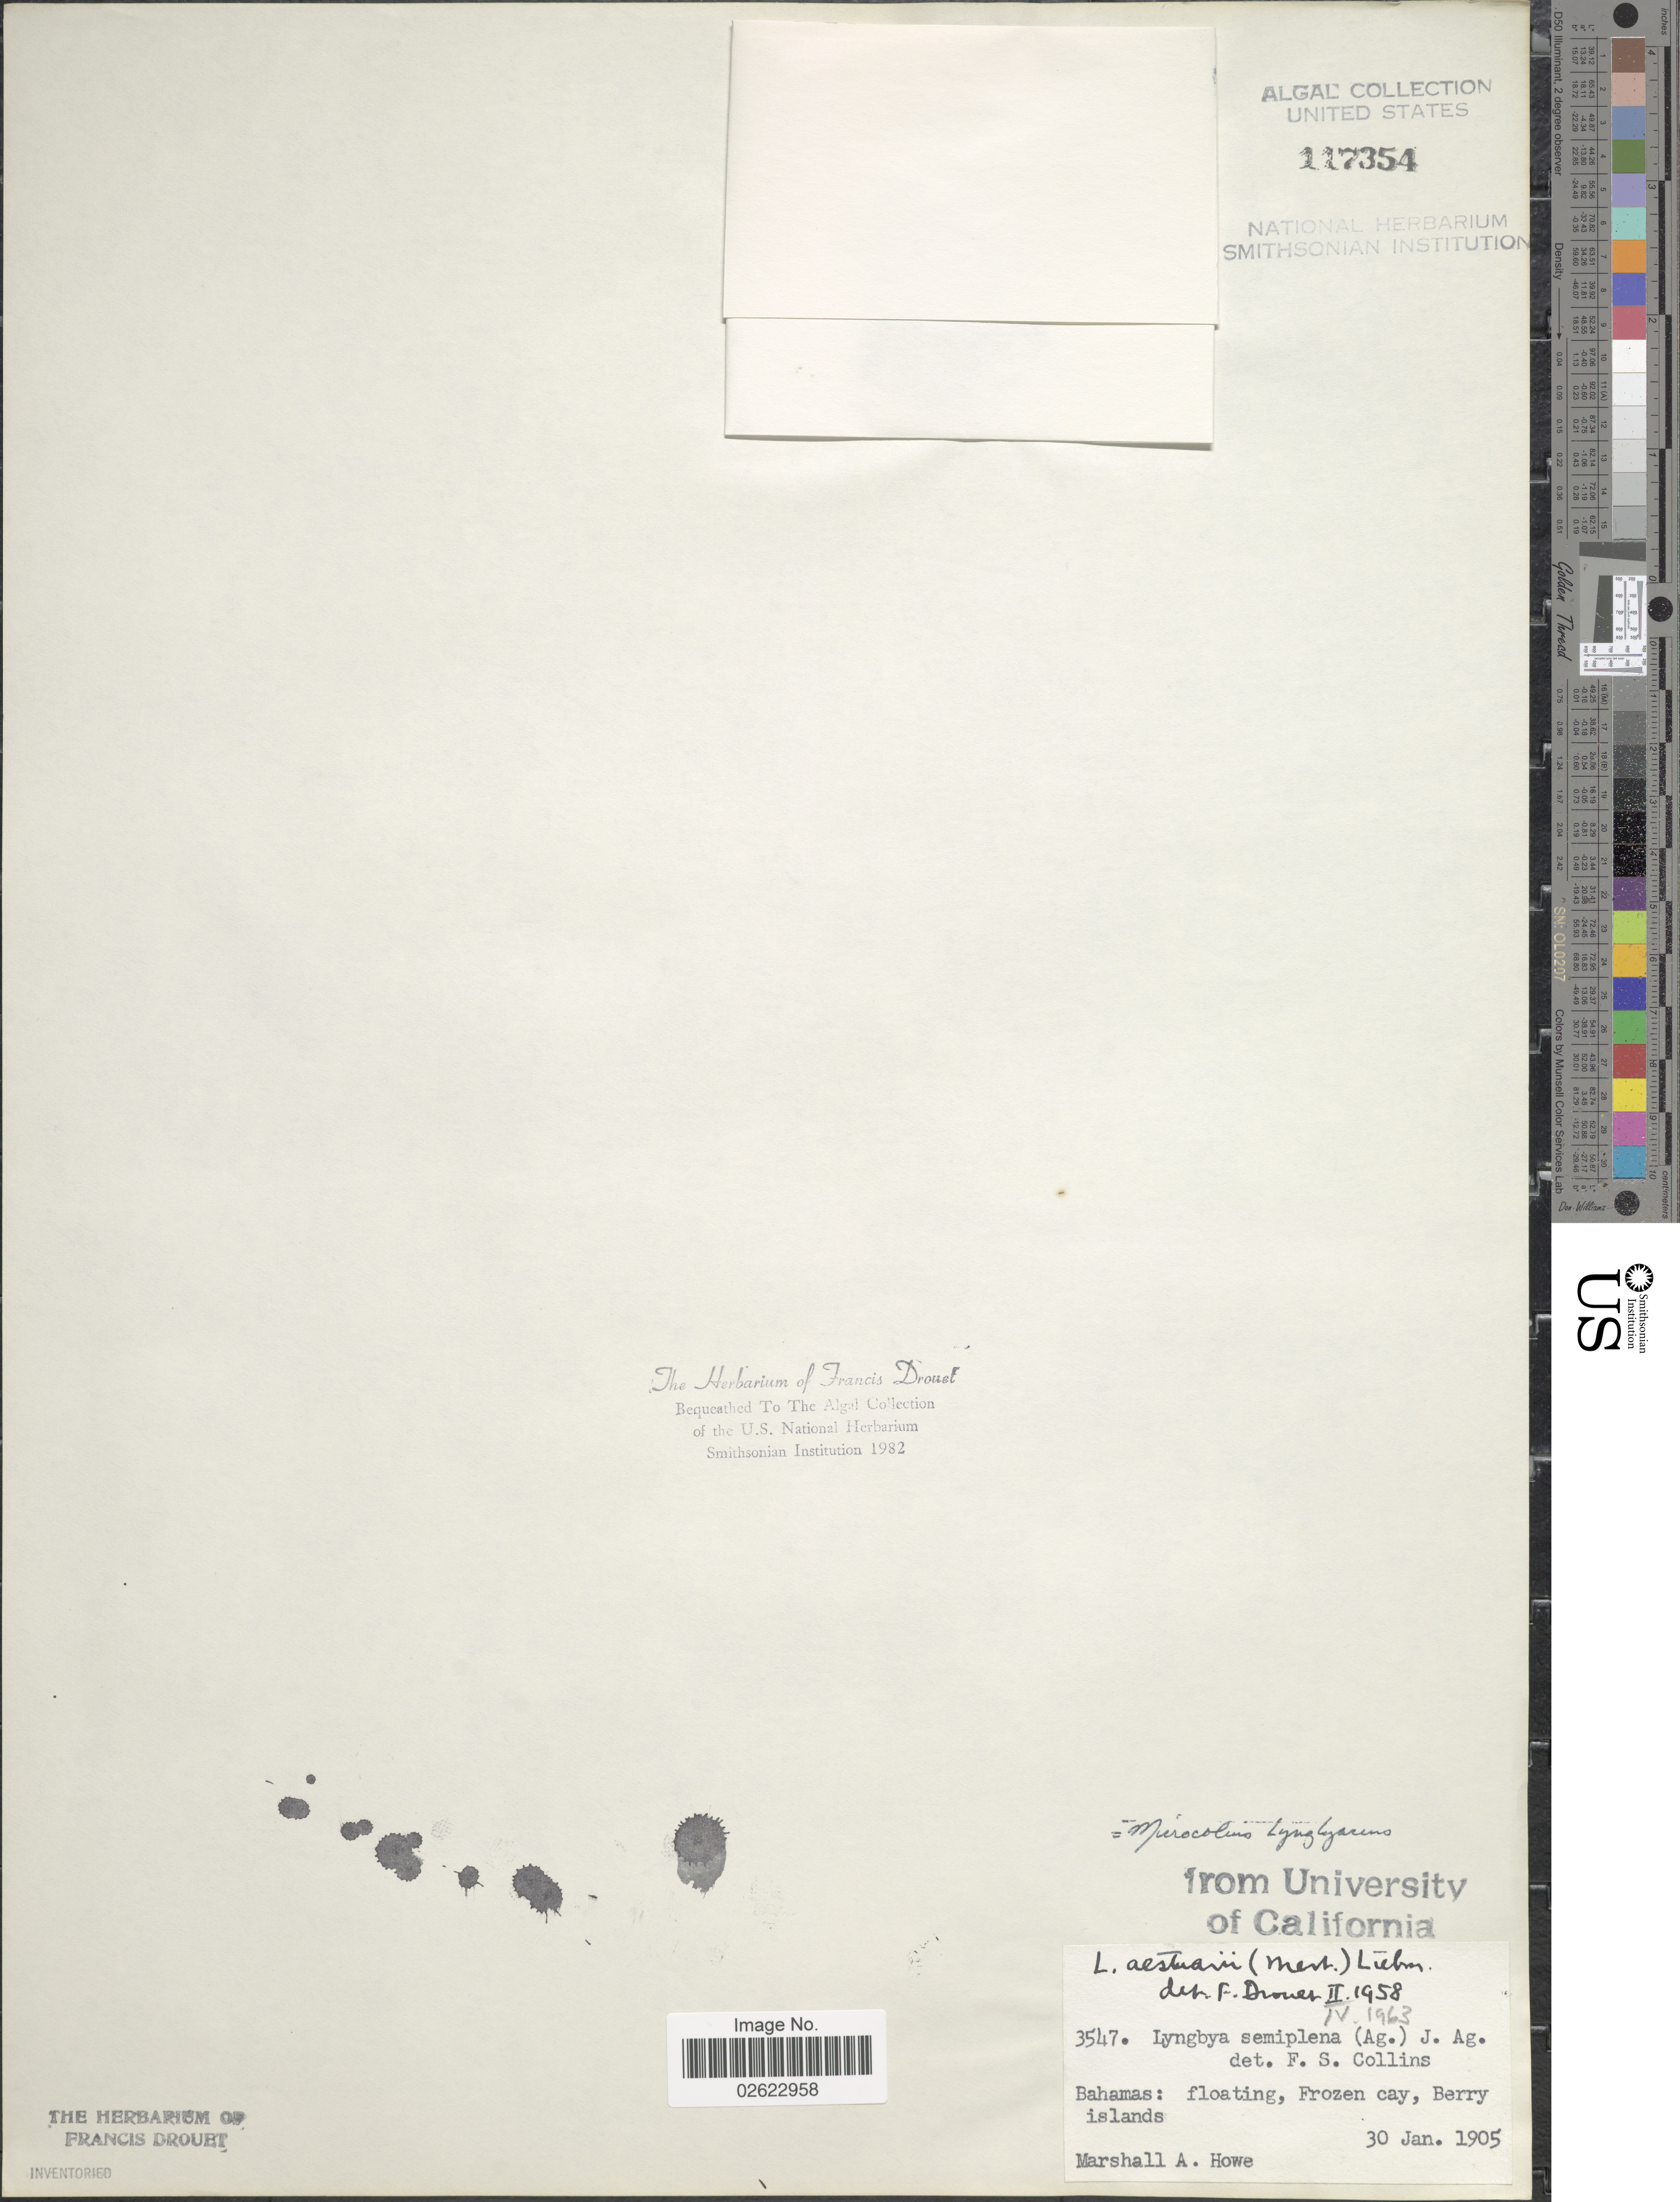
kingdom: Bacteria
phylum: Cyanobacteria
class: Cyanobacteriia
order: Cyanobacteriales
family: Microcoleaceae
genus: Microcoleus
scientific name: Microcoleus lyngbyaceus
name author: Kütz. ex Forti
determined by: Drouet, F. E.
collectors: M. A. Howe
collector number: MAH 3547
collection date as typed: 30 Jan 1905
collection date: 1905-01-30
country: Bahamas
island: Frozen Cay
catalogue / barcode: US 117354